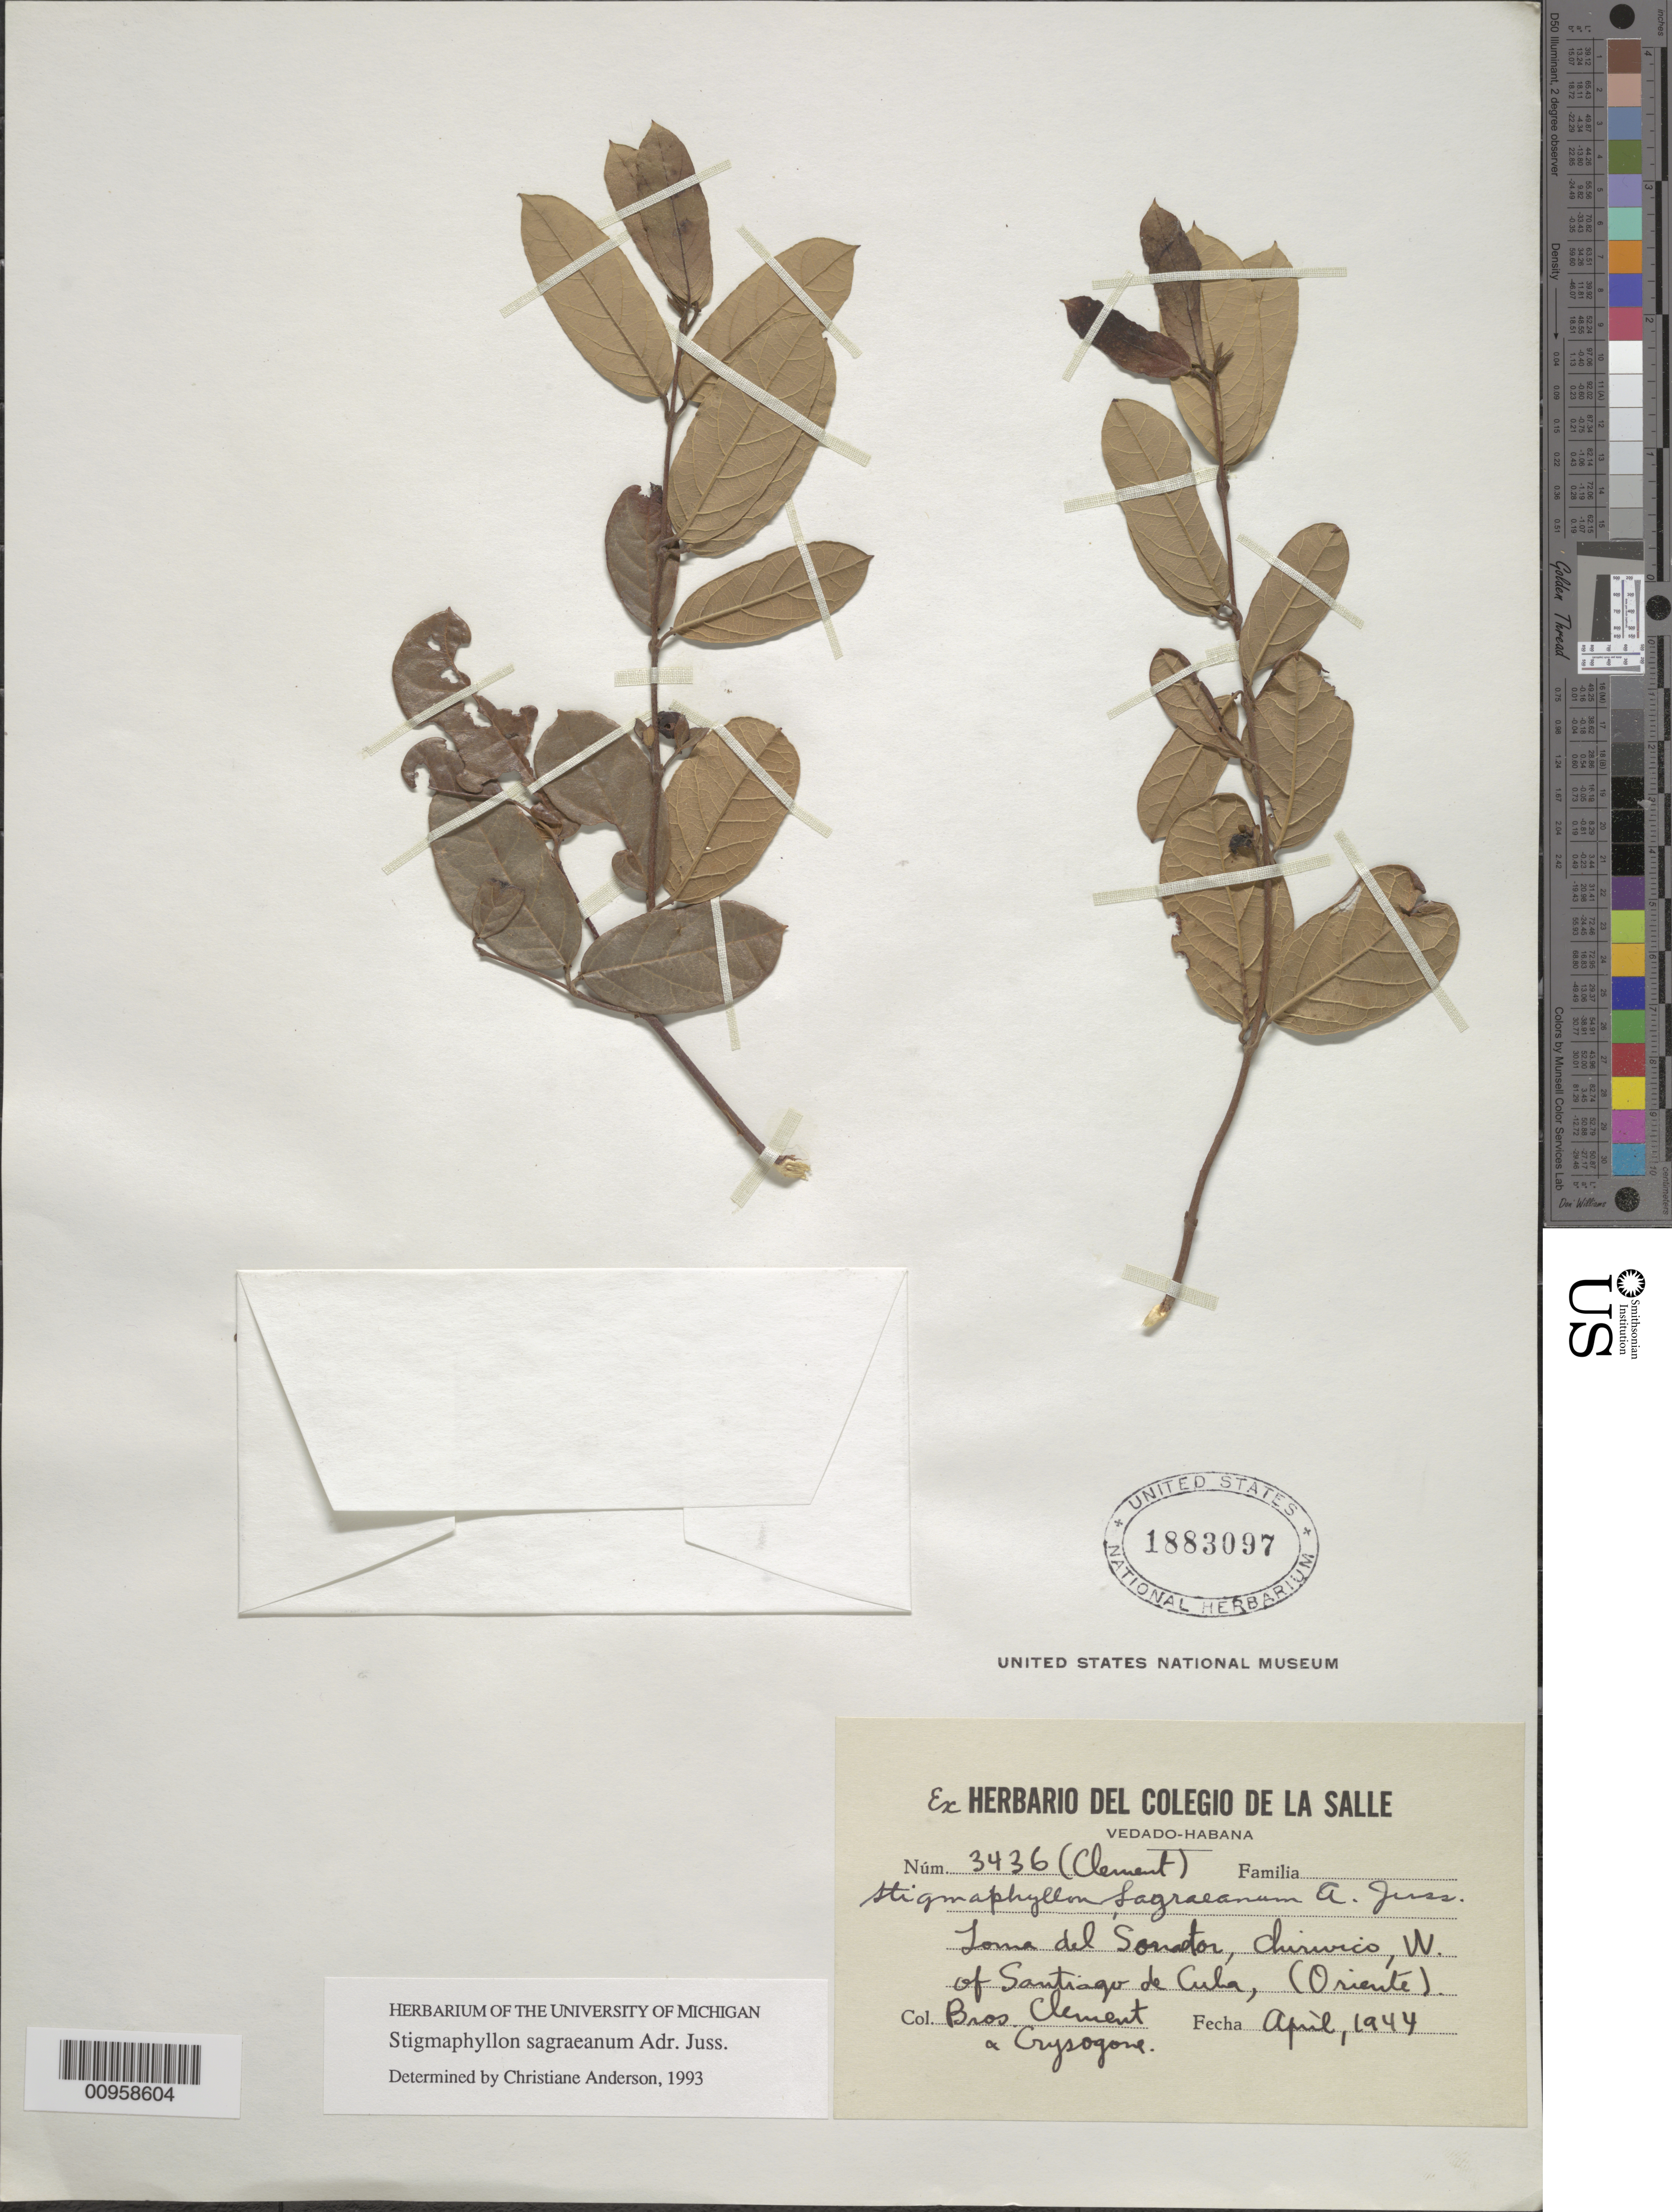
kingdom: Plantae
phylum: Tracheophyta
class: Magnoliopsida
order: Malpighiales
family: Malpighiaceae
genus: Stigmaphyllon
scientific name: Stigmaphyllon sagraeanum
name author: Juss.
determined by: Anderson, C.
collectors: B. Clement & B. Chrysogone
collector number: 3436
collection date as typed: Apr 1944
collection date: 1944-04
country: Cuba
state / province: Santiago de Cuba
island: Cuba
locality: Loma del Sonador, Chirivico," W of Santiago de Cuba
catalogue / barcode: US 1883097